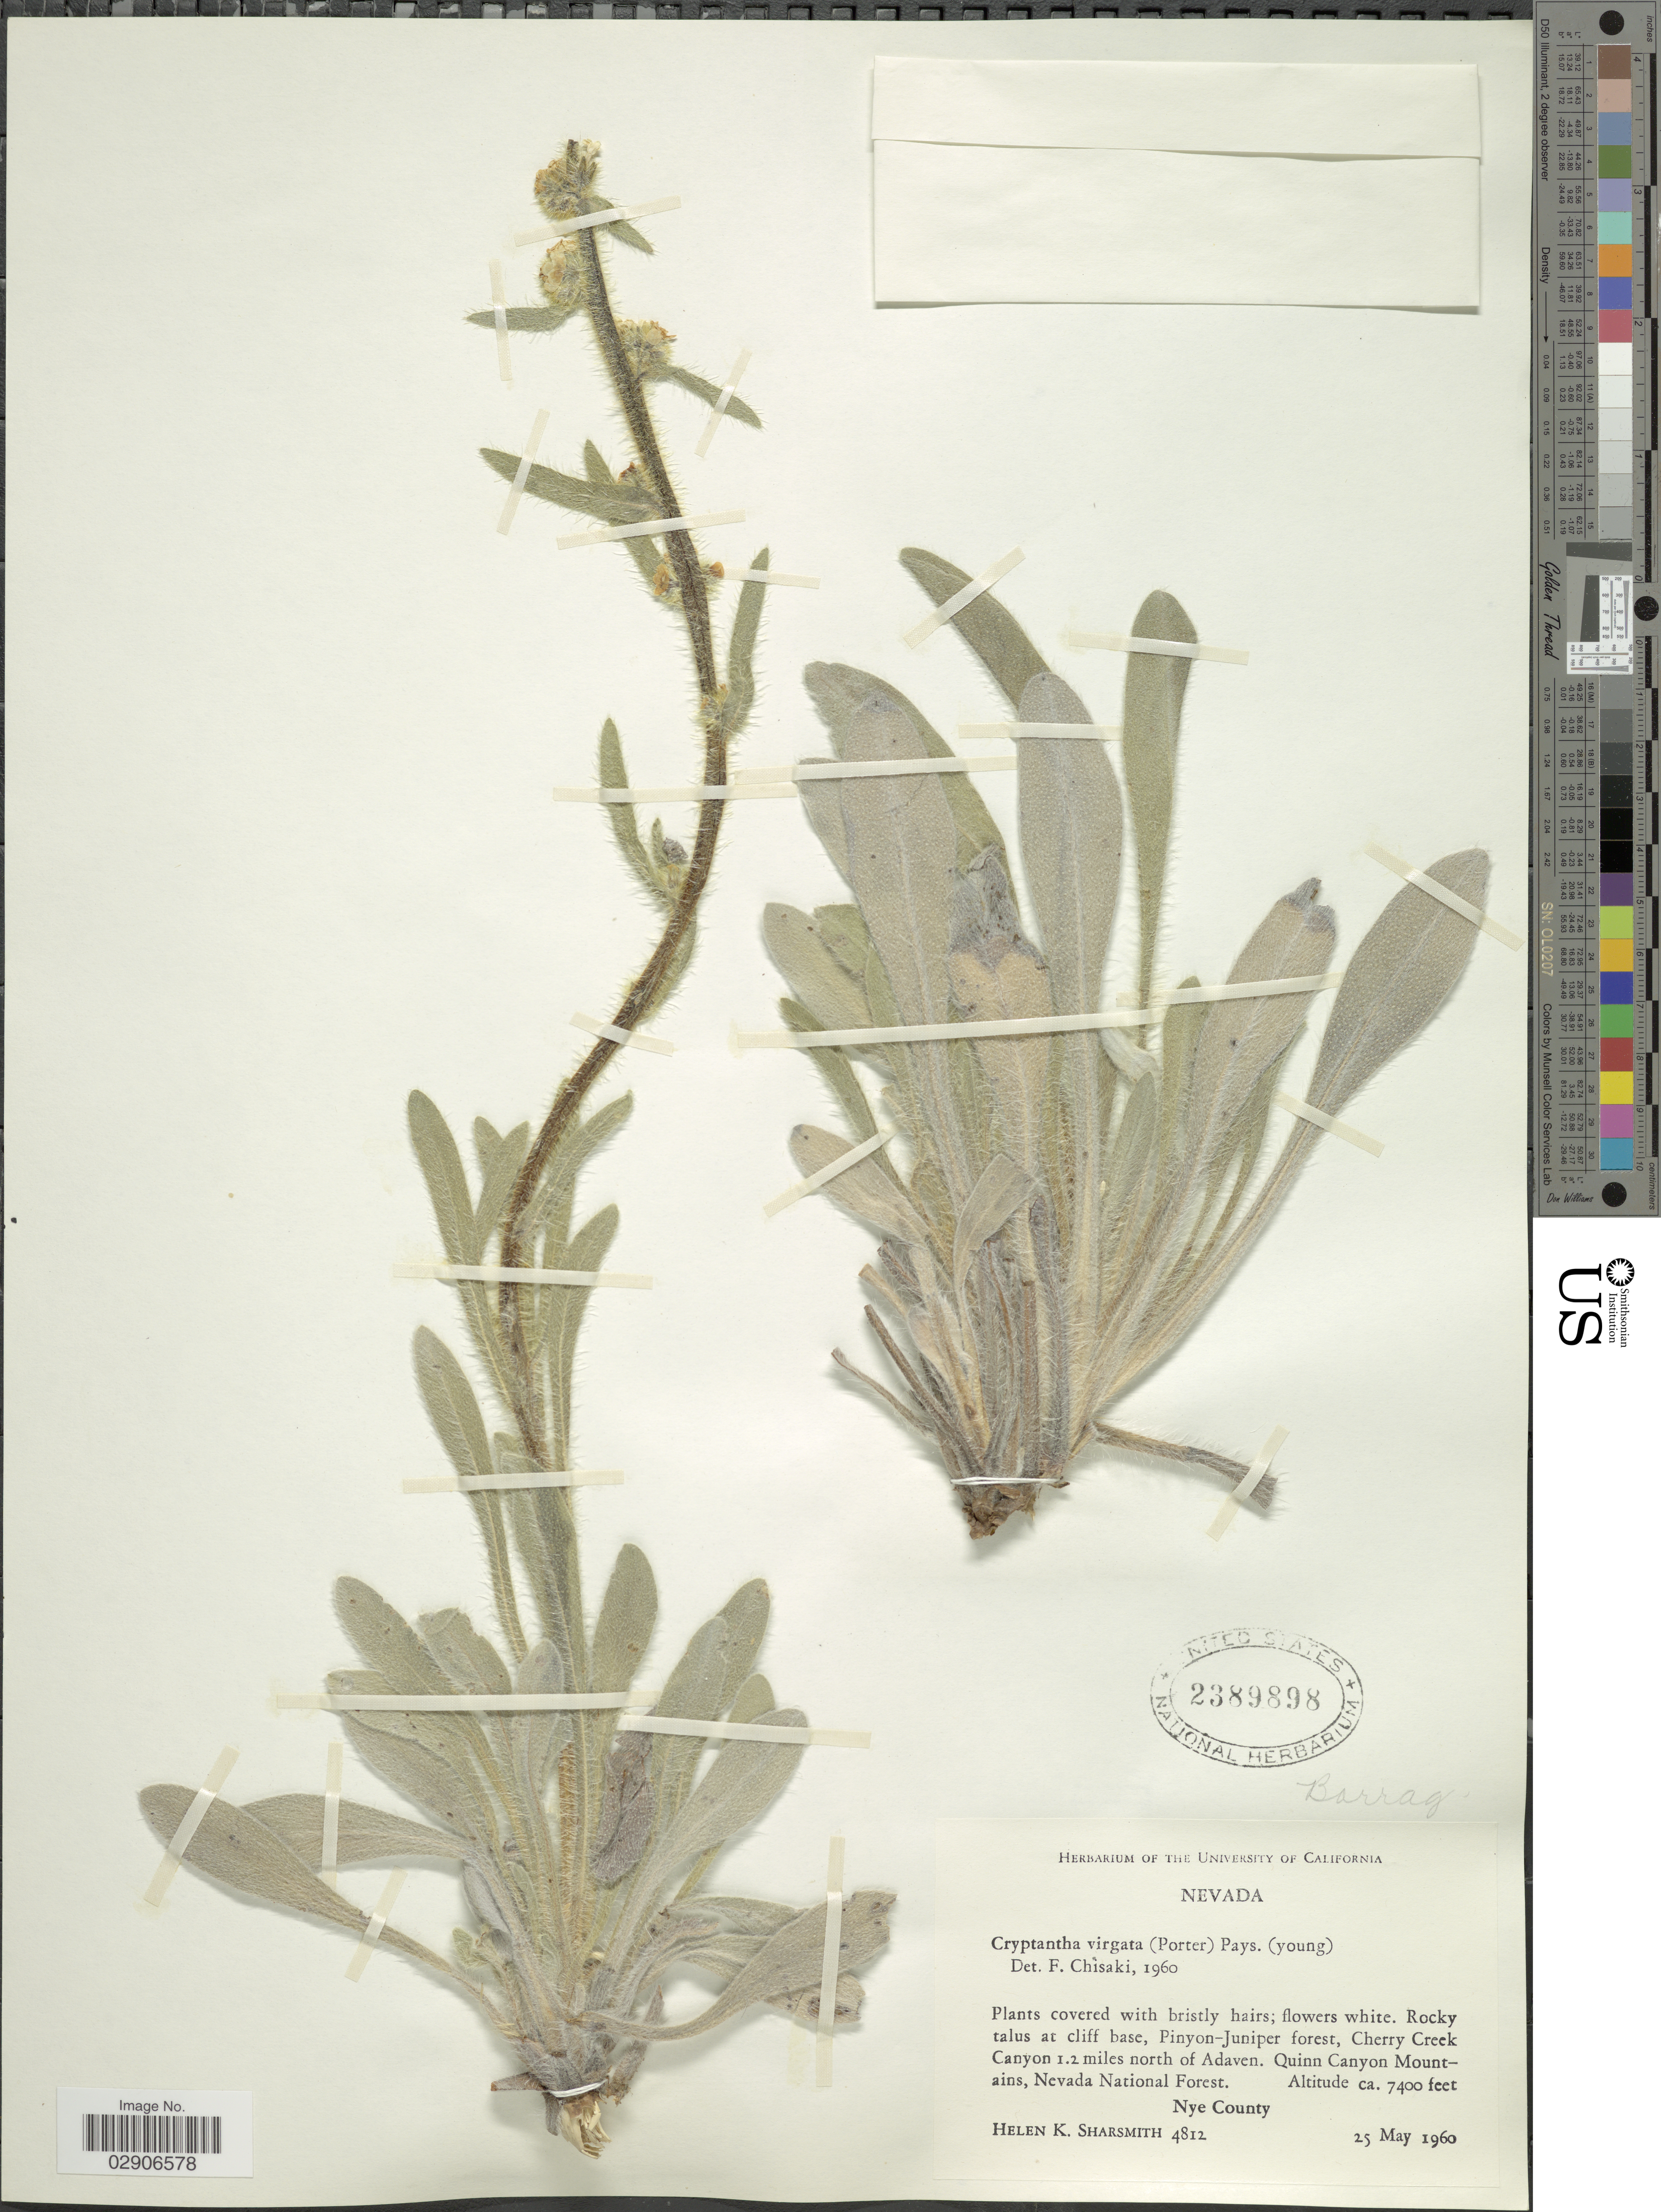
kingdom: Plantae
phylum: Tracheophyta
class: Magnoliopsida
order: Boraginales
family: Boraginaceae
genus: Oreocarya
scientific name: Oreocarya virgata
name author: (Porter) Greene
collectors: H. Sharsmith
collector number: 4812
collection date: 1960-05-25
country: United States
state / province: Nevada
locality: Cherry Creek Canyon 1.2 miles north of Adaven. Quinn Canyon Mountains, Nevada National Forest. Nye County.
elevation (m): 2256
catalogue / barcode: US 2389898